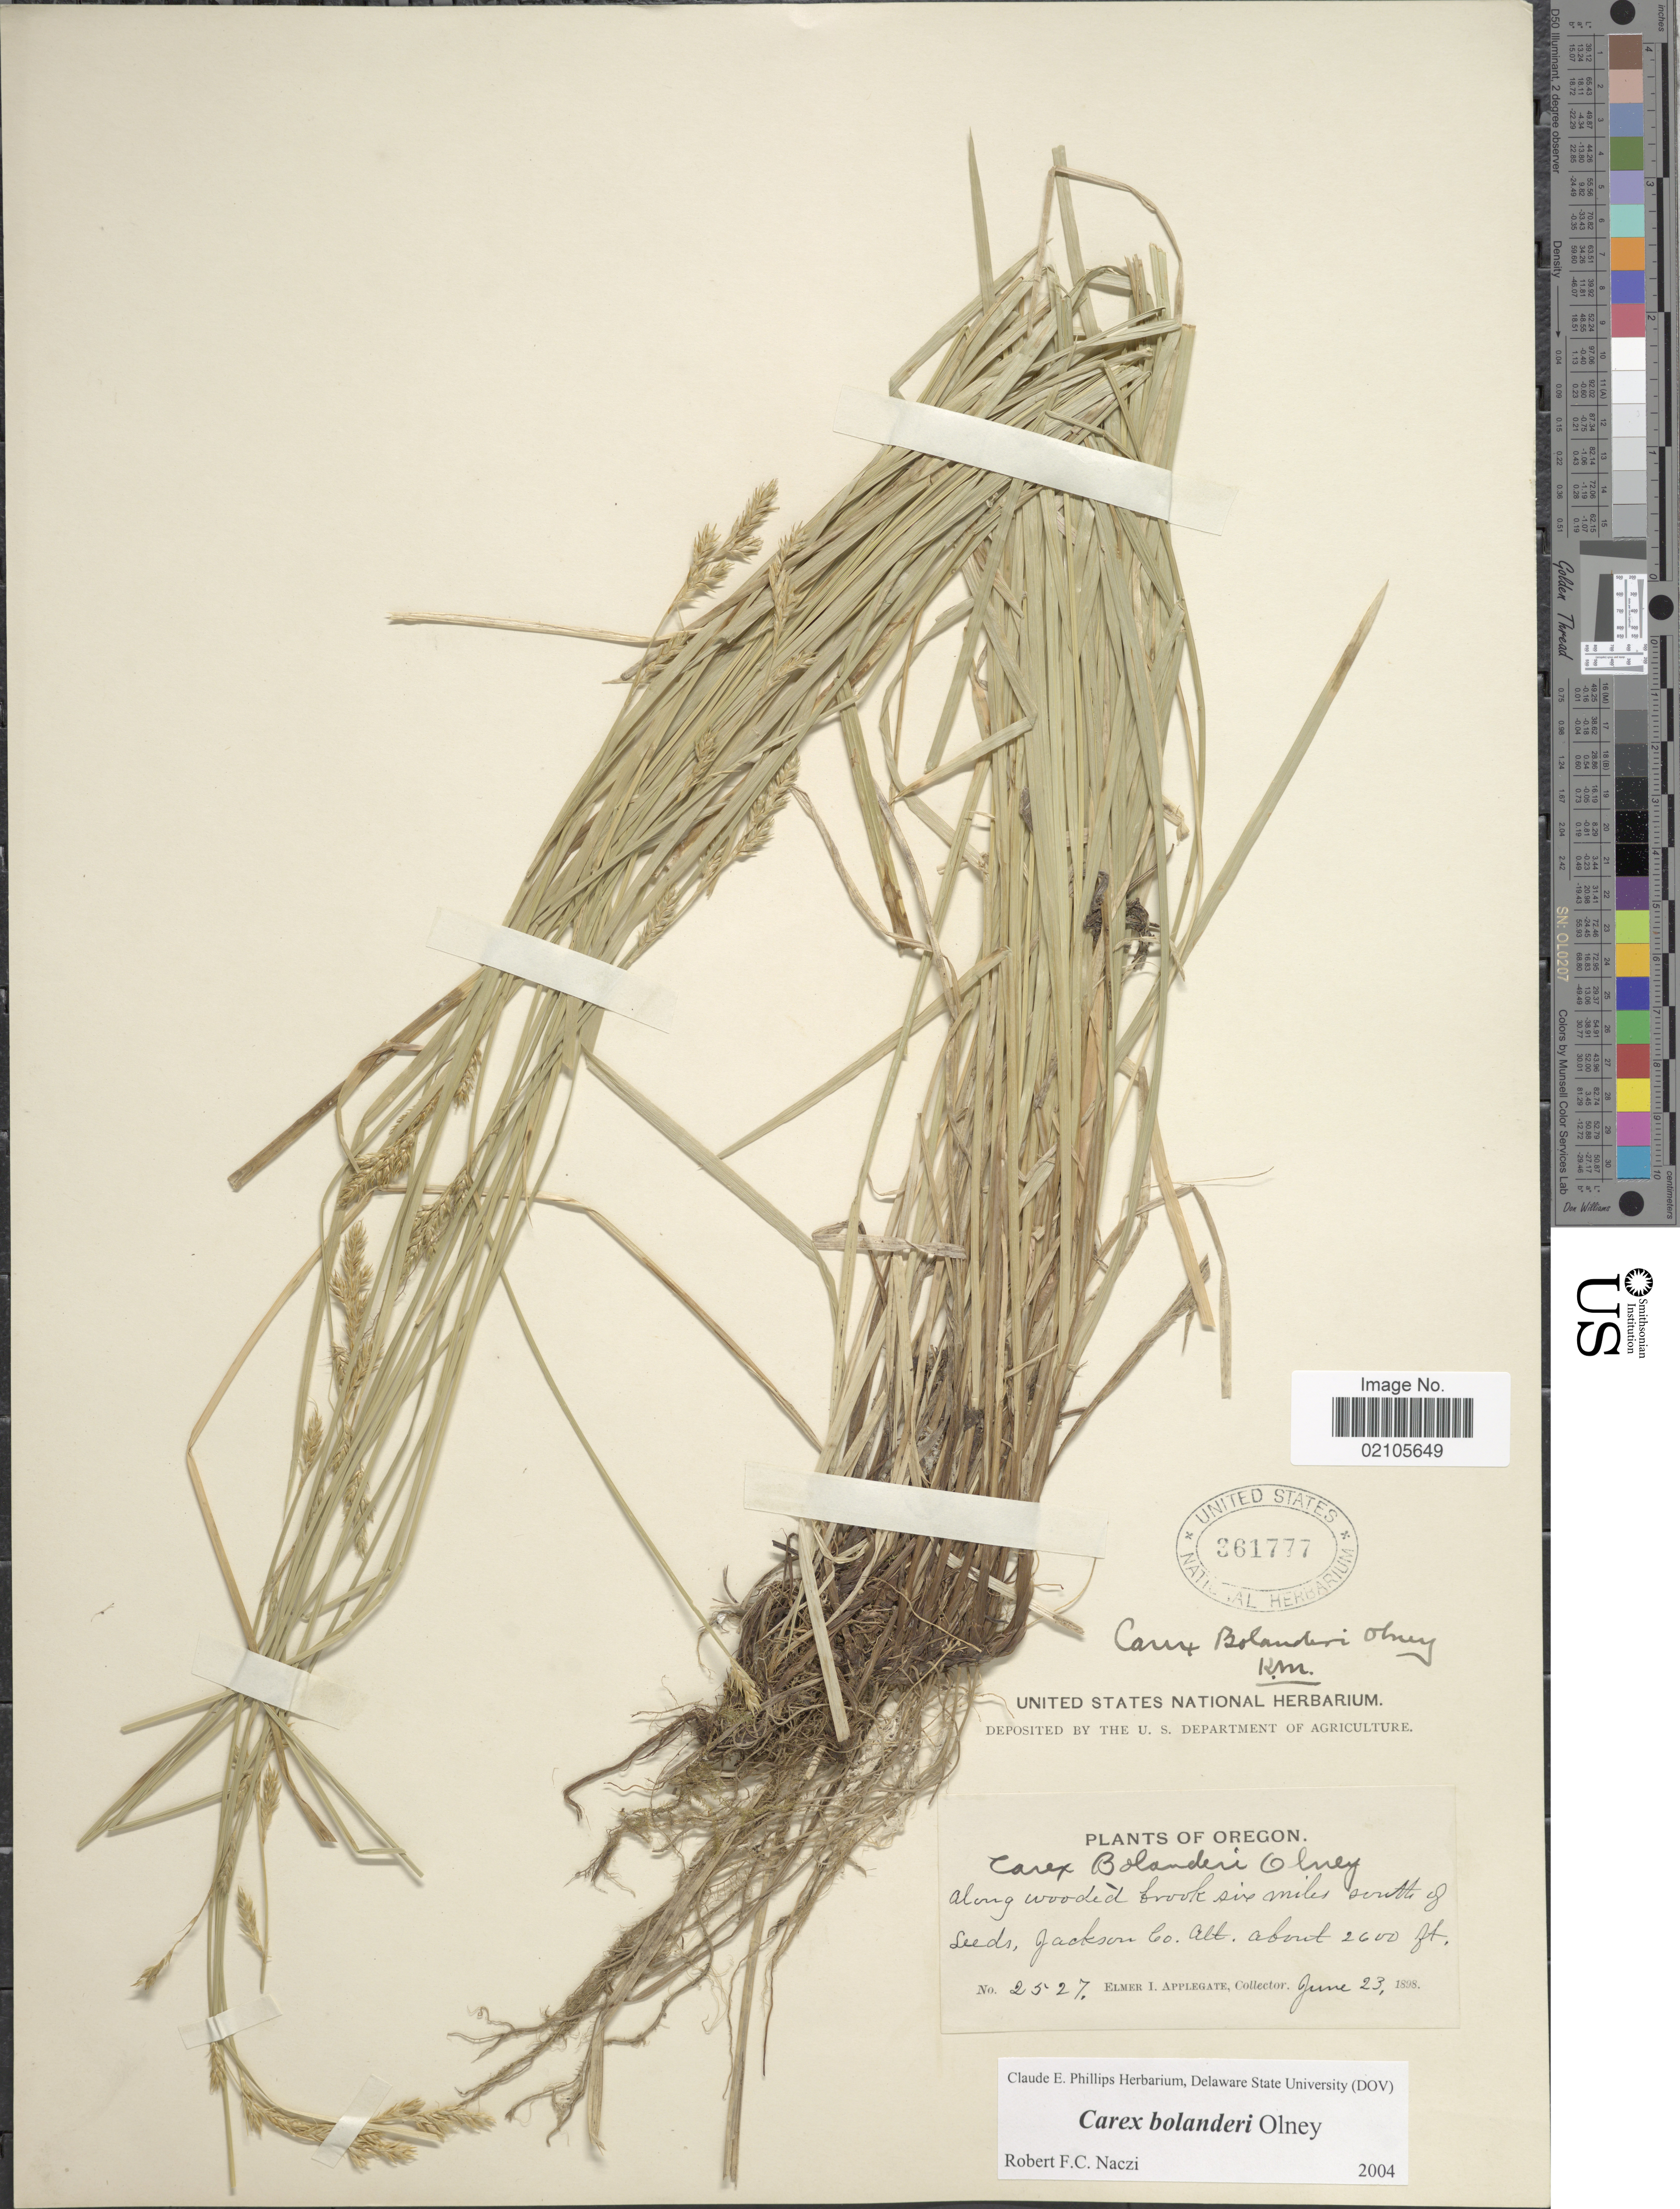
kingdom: Plantae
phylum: Tracheophyta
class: Liliopsida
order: Poales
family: Cyperaceae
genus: Carex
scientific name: Carex bolanderi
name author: Olney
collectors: E. I. Applegate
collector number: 2527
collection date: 1898-06-23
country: United States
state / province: Oregon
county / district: Jackson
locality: Along wooded brook six miles south of leeds, Jackson Co.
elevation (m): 792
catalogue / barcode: US 361777